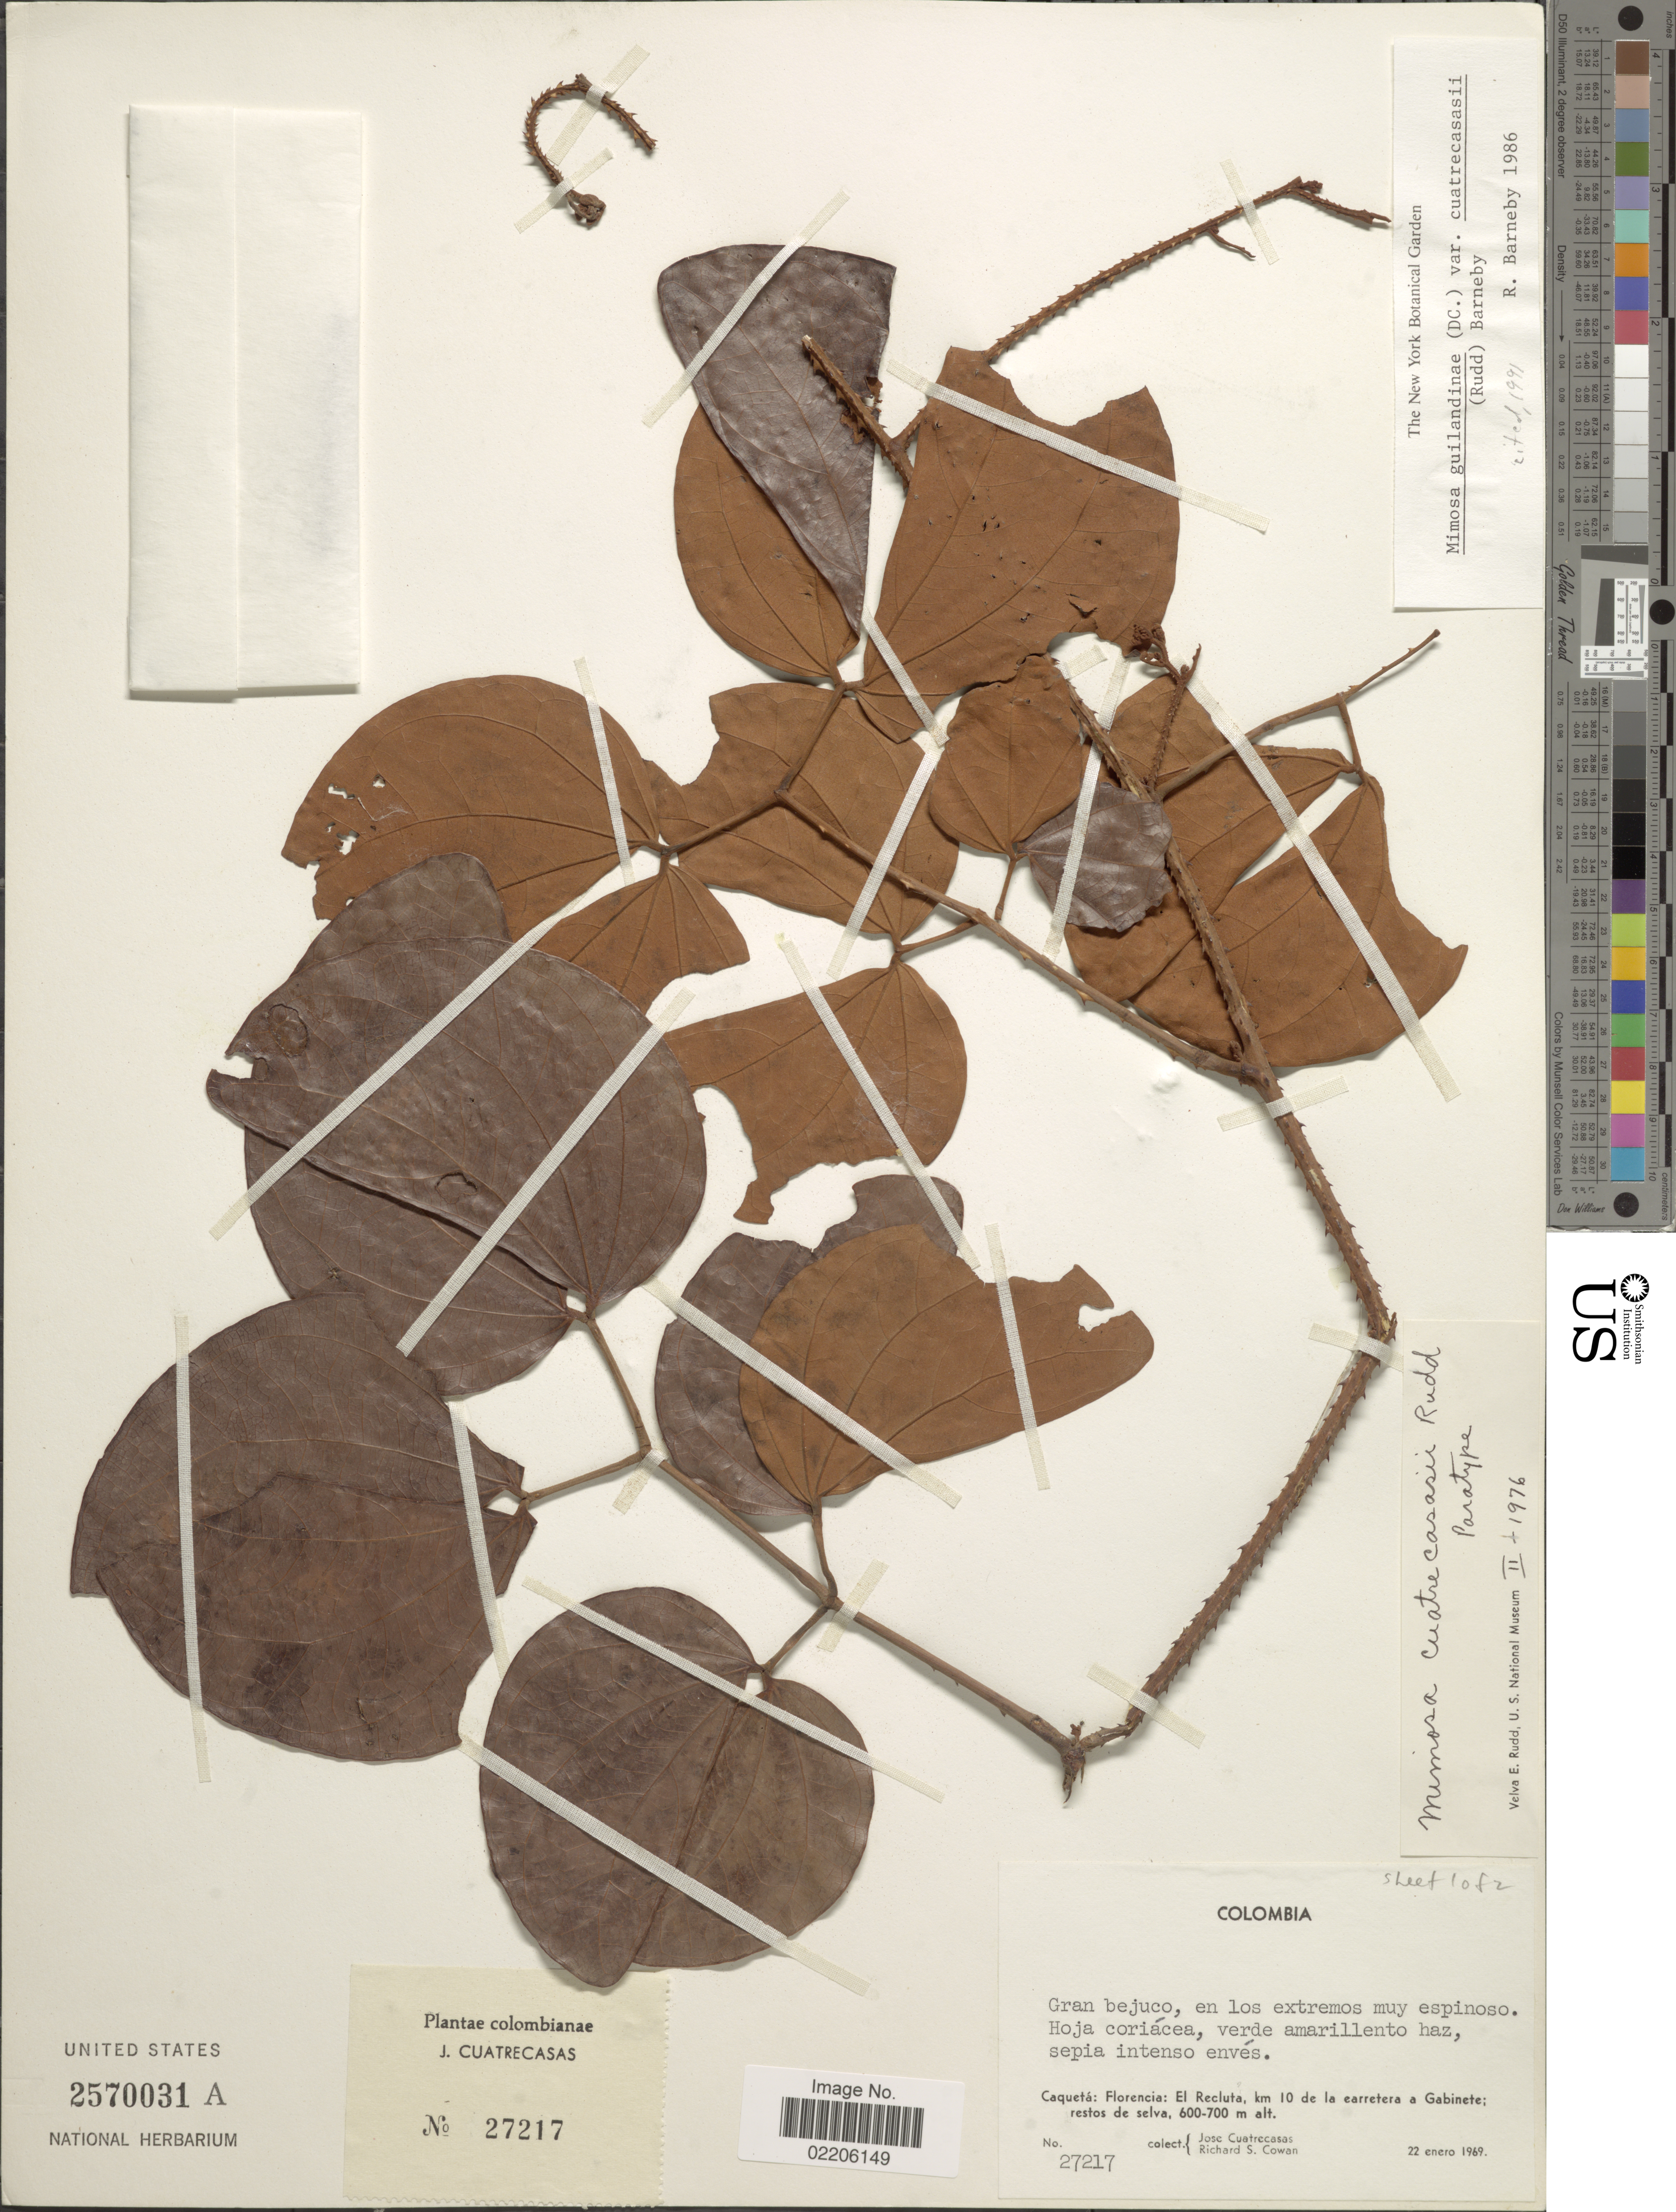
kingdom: Plantae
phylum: Tracheophyta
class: Magnoliopsida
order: Fabales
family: Fabaceae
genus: Mimosa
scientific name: Mimosa guilandinae var. cuatrecasasii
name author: (Rudd) Barneby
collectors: J. Cuatrecasas & R. S. Cowan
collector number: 27217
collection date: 1969-01-22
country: Colombia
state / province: Caquetá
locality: Florencia: El Recluta, km 10 de la earretera a Gabinete; restos de selva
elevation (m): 600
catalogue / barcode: US 2570031A